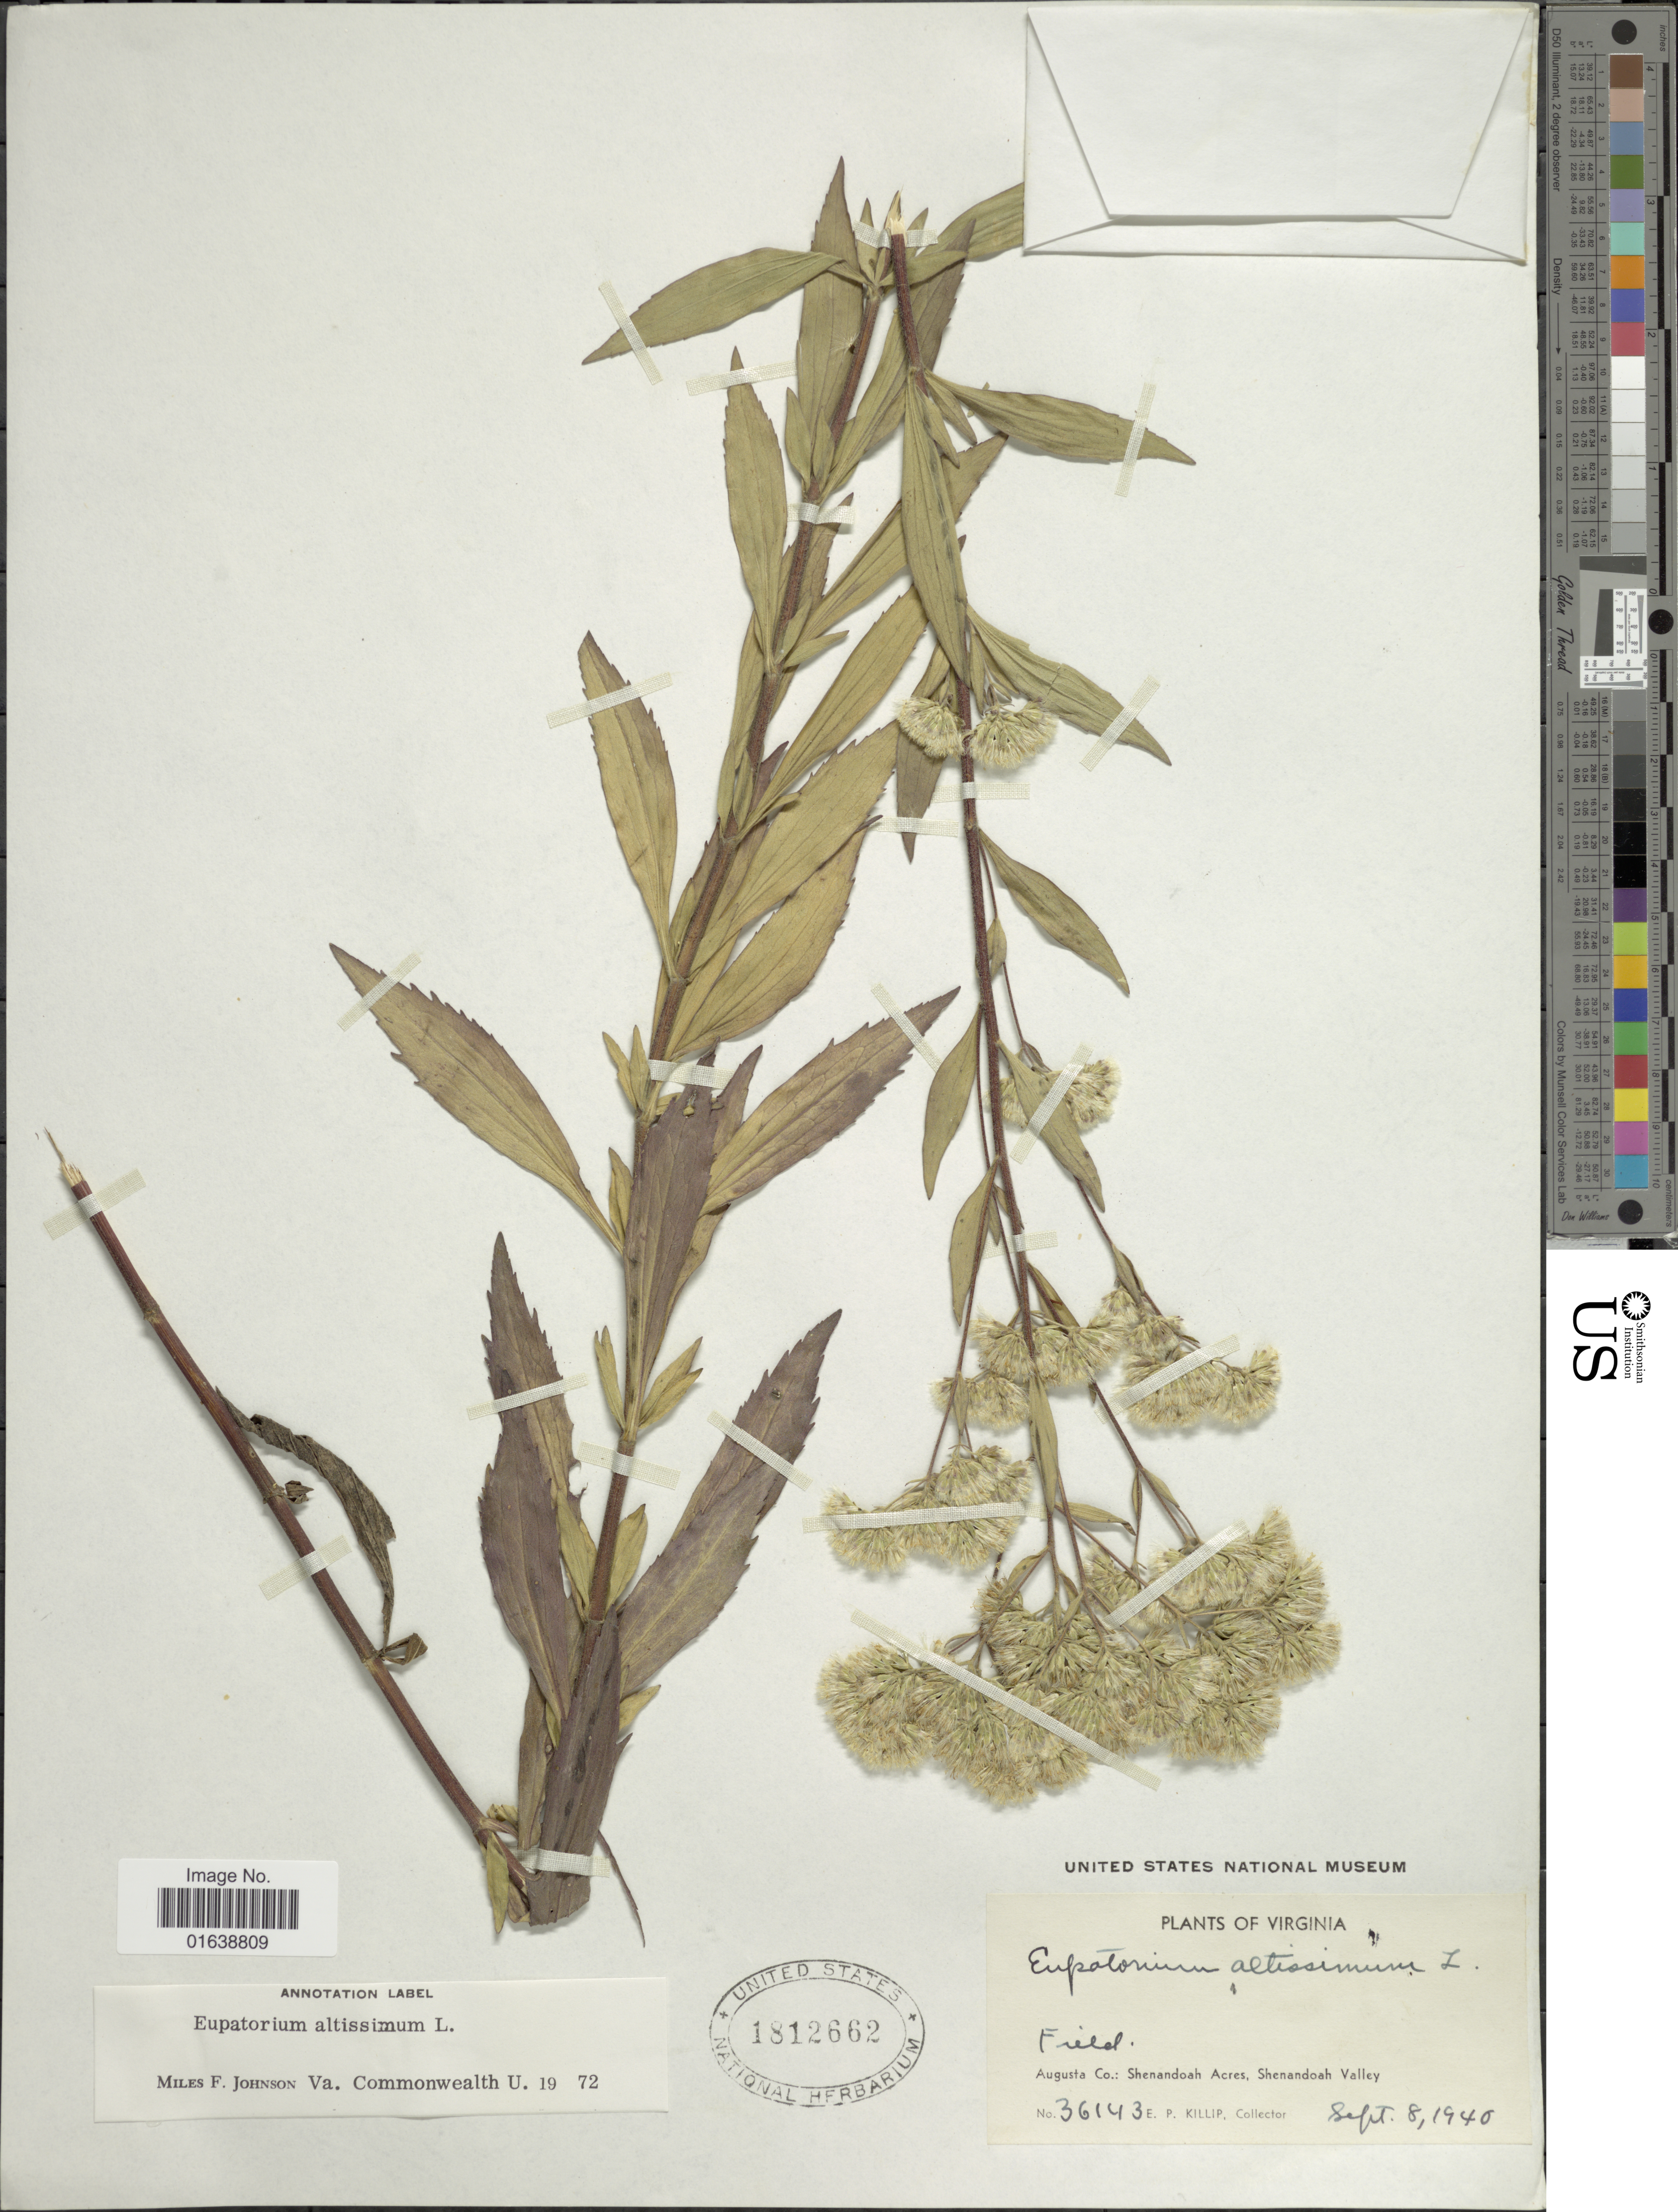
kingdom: Plantae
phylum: Tracheophyta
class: Magnoliopsida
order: Asterales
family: Asteraceae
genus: Eupatorium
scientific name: Eupatorium altissimum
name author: L.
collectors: E. P. Killip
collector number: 36143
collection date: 1940-09-08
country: United States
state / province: Virginia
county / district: Augusta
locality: Virginia. Field. Augusta Co.: Shenandoah Acres, Shenandoah Valley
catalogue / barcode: US 1812662